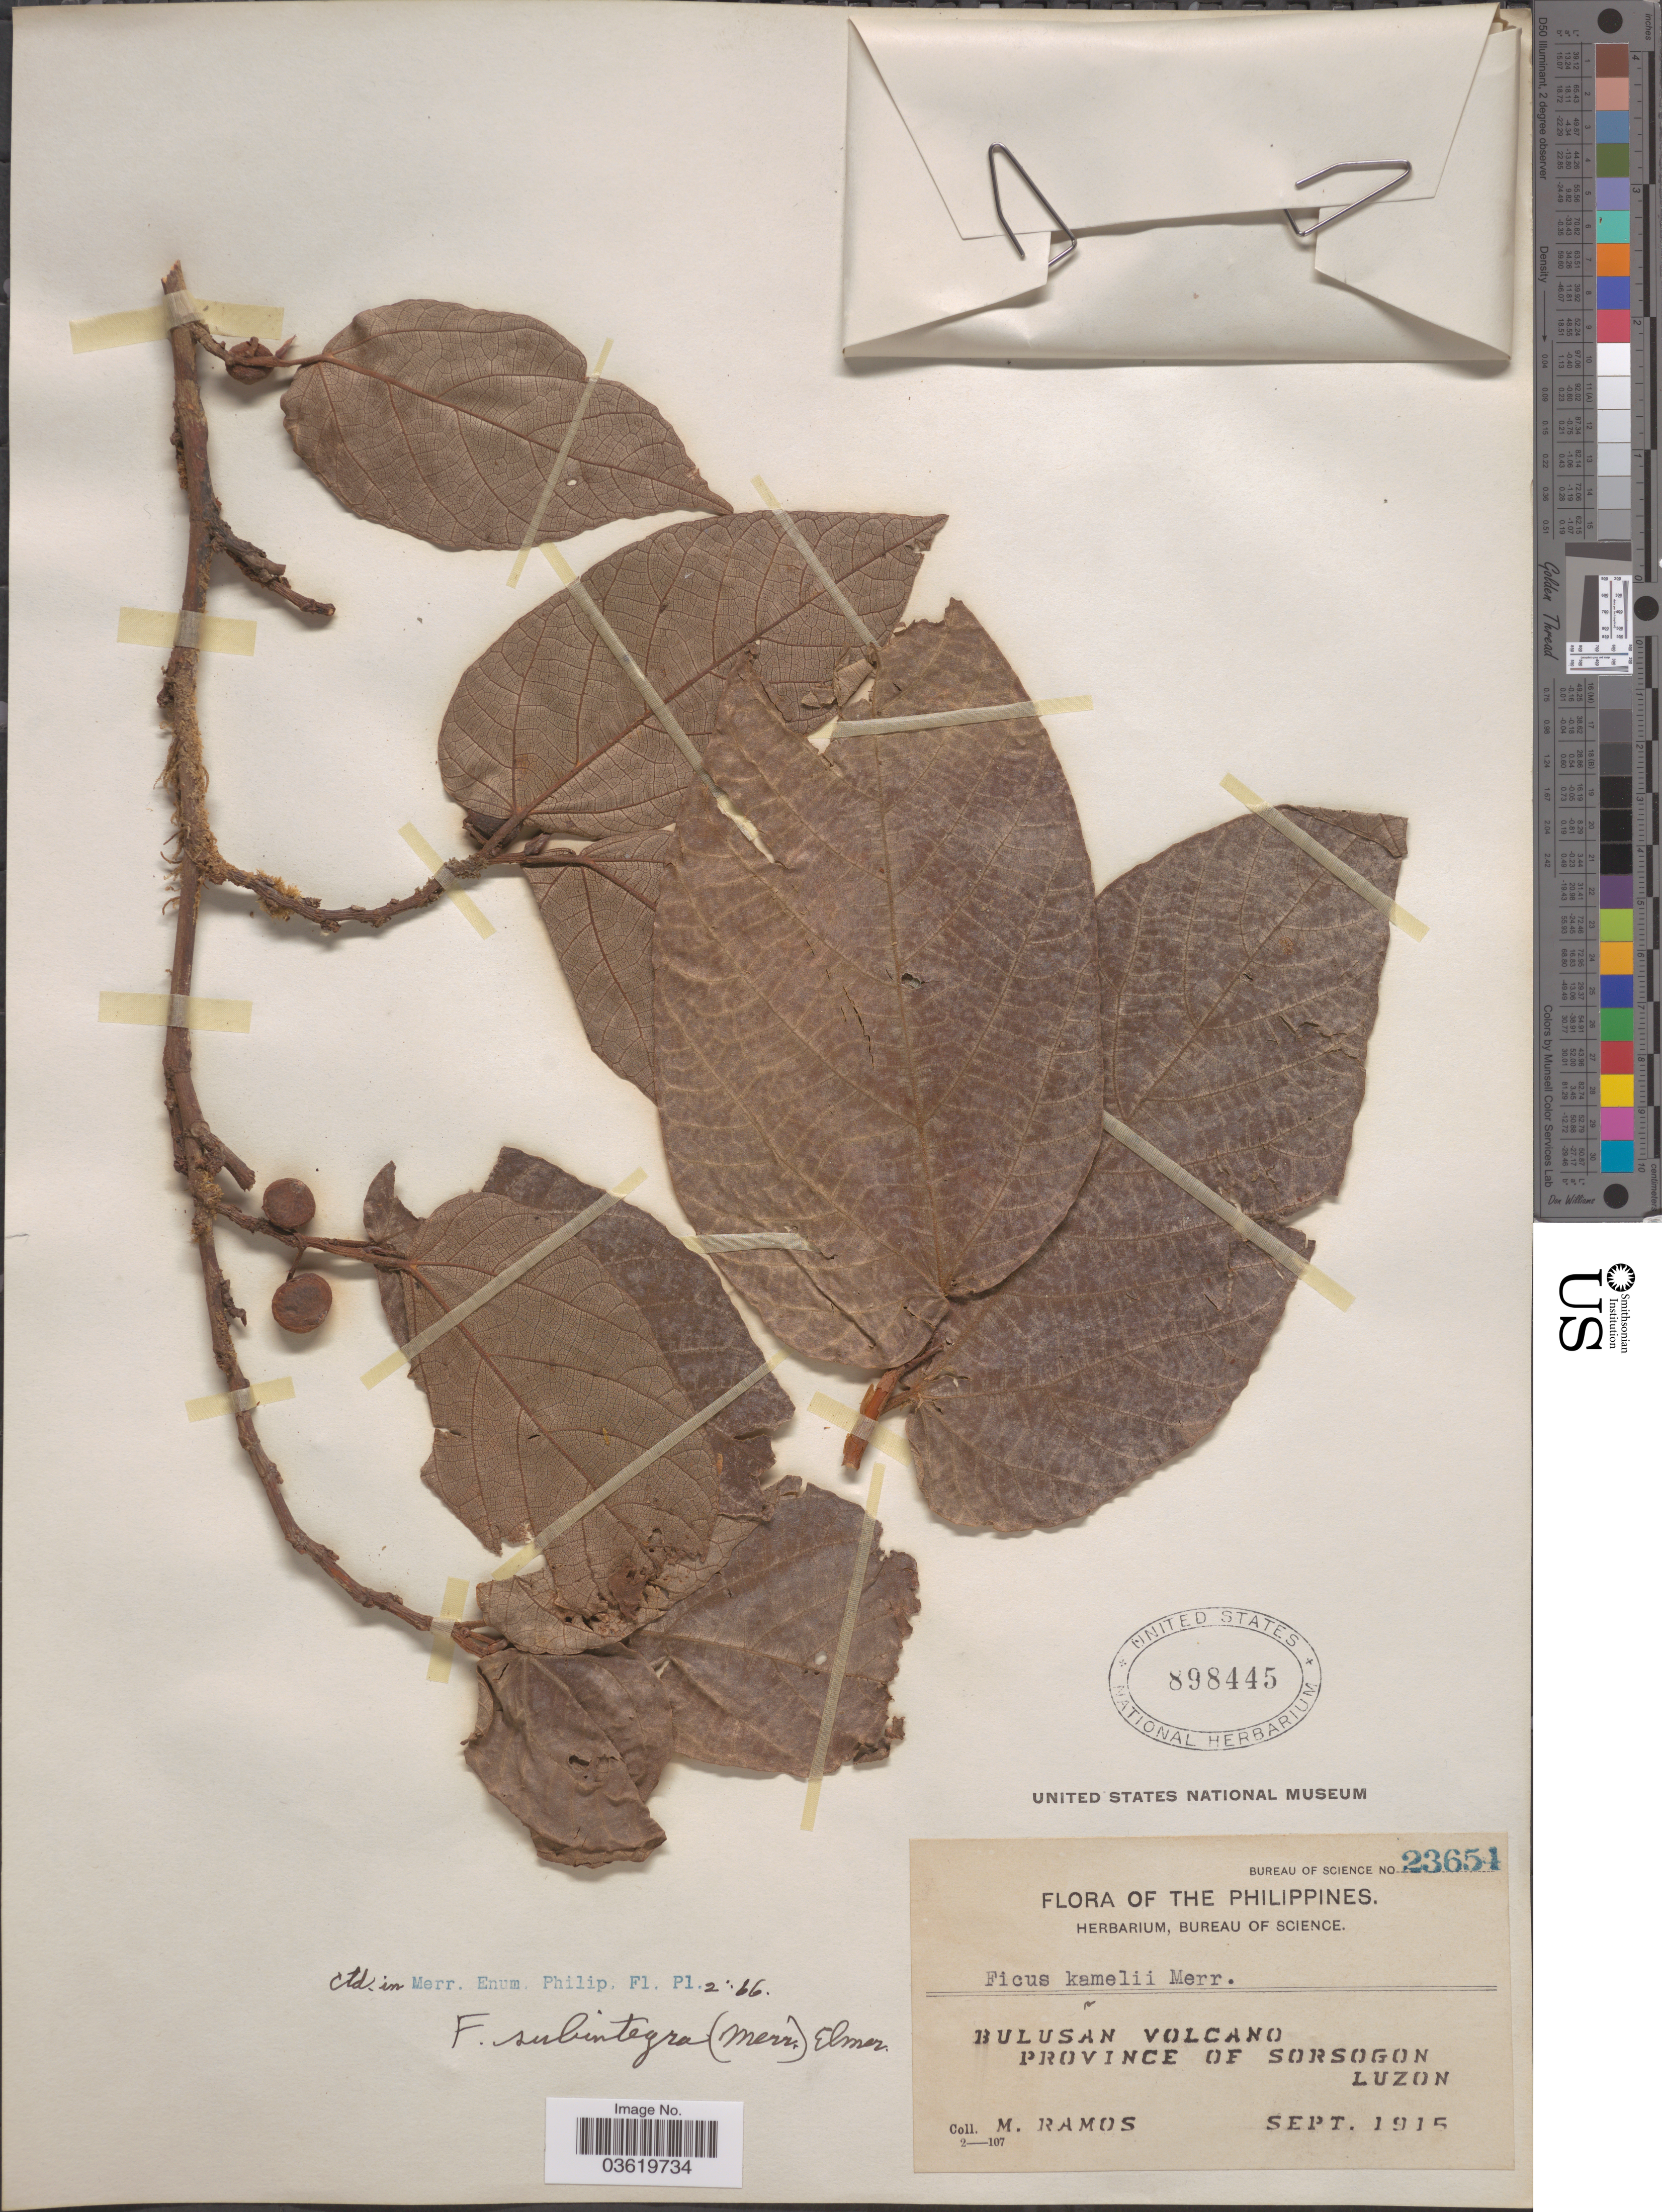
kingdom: Plantae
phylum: Tracheophyta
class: Magnoliopsida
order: Rosales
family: Moraceae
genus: Ficus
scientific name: Ficus subintegra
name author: Elmer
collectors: M. Ramos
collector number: Bureau of Science 23654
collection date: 1915-09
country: Philippines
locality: Bulusan Volcano. Province of Sorsogon. Luzon.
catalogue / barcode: US 898445